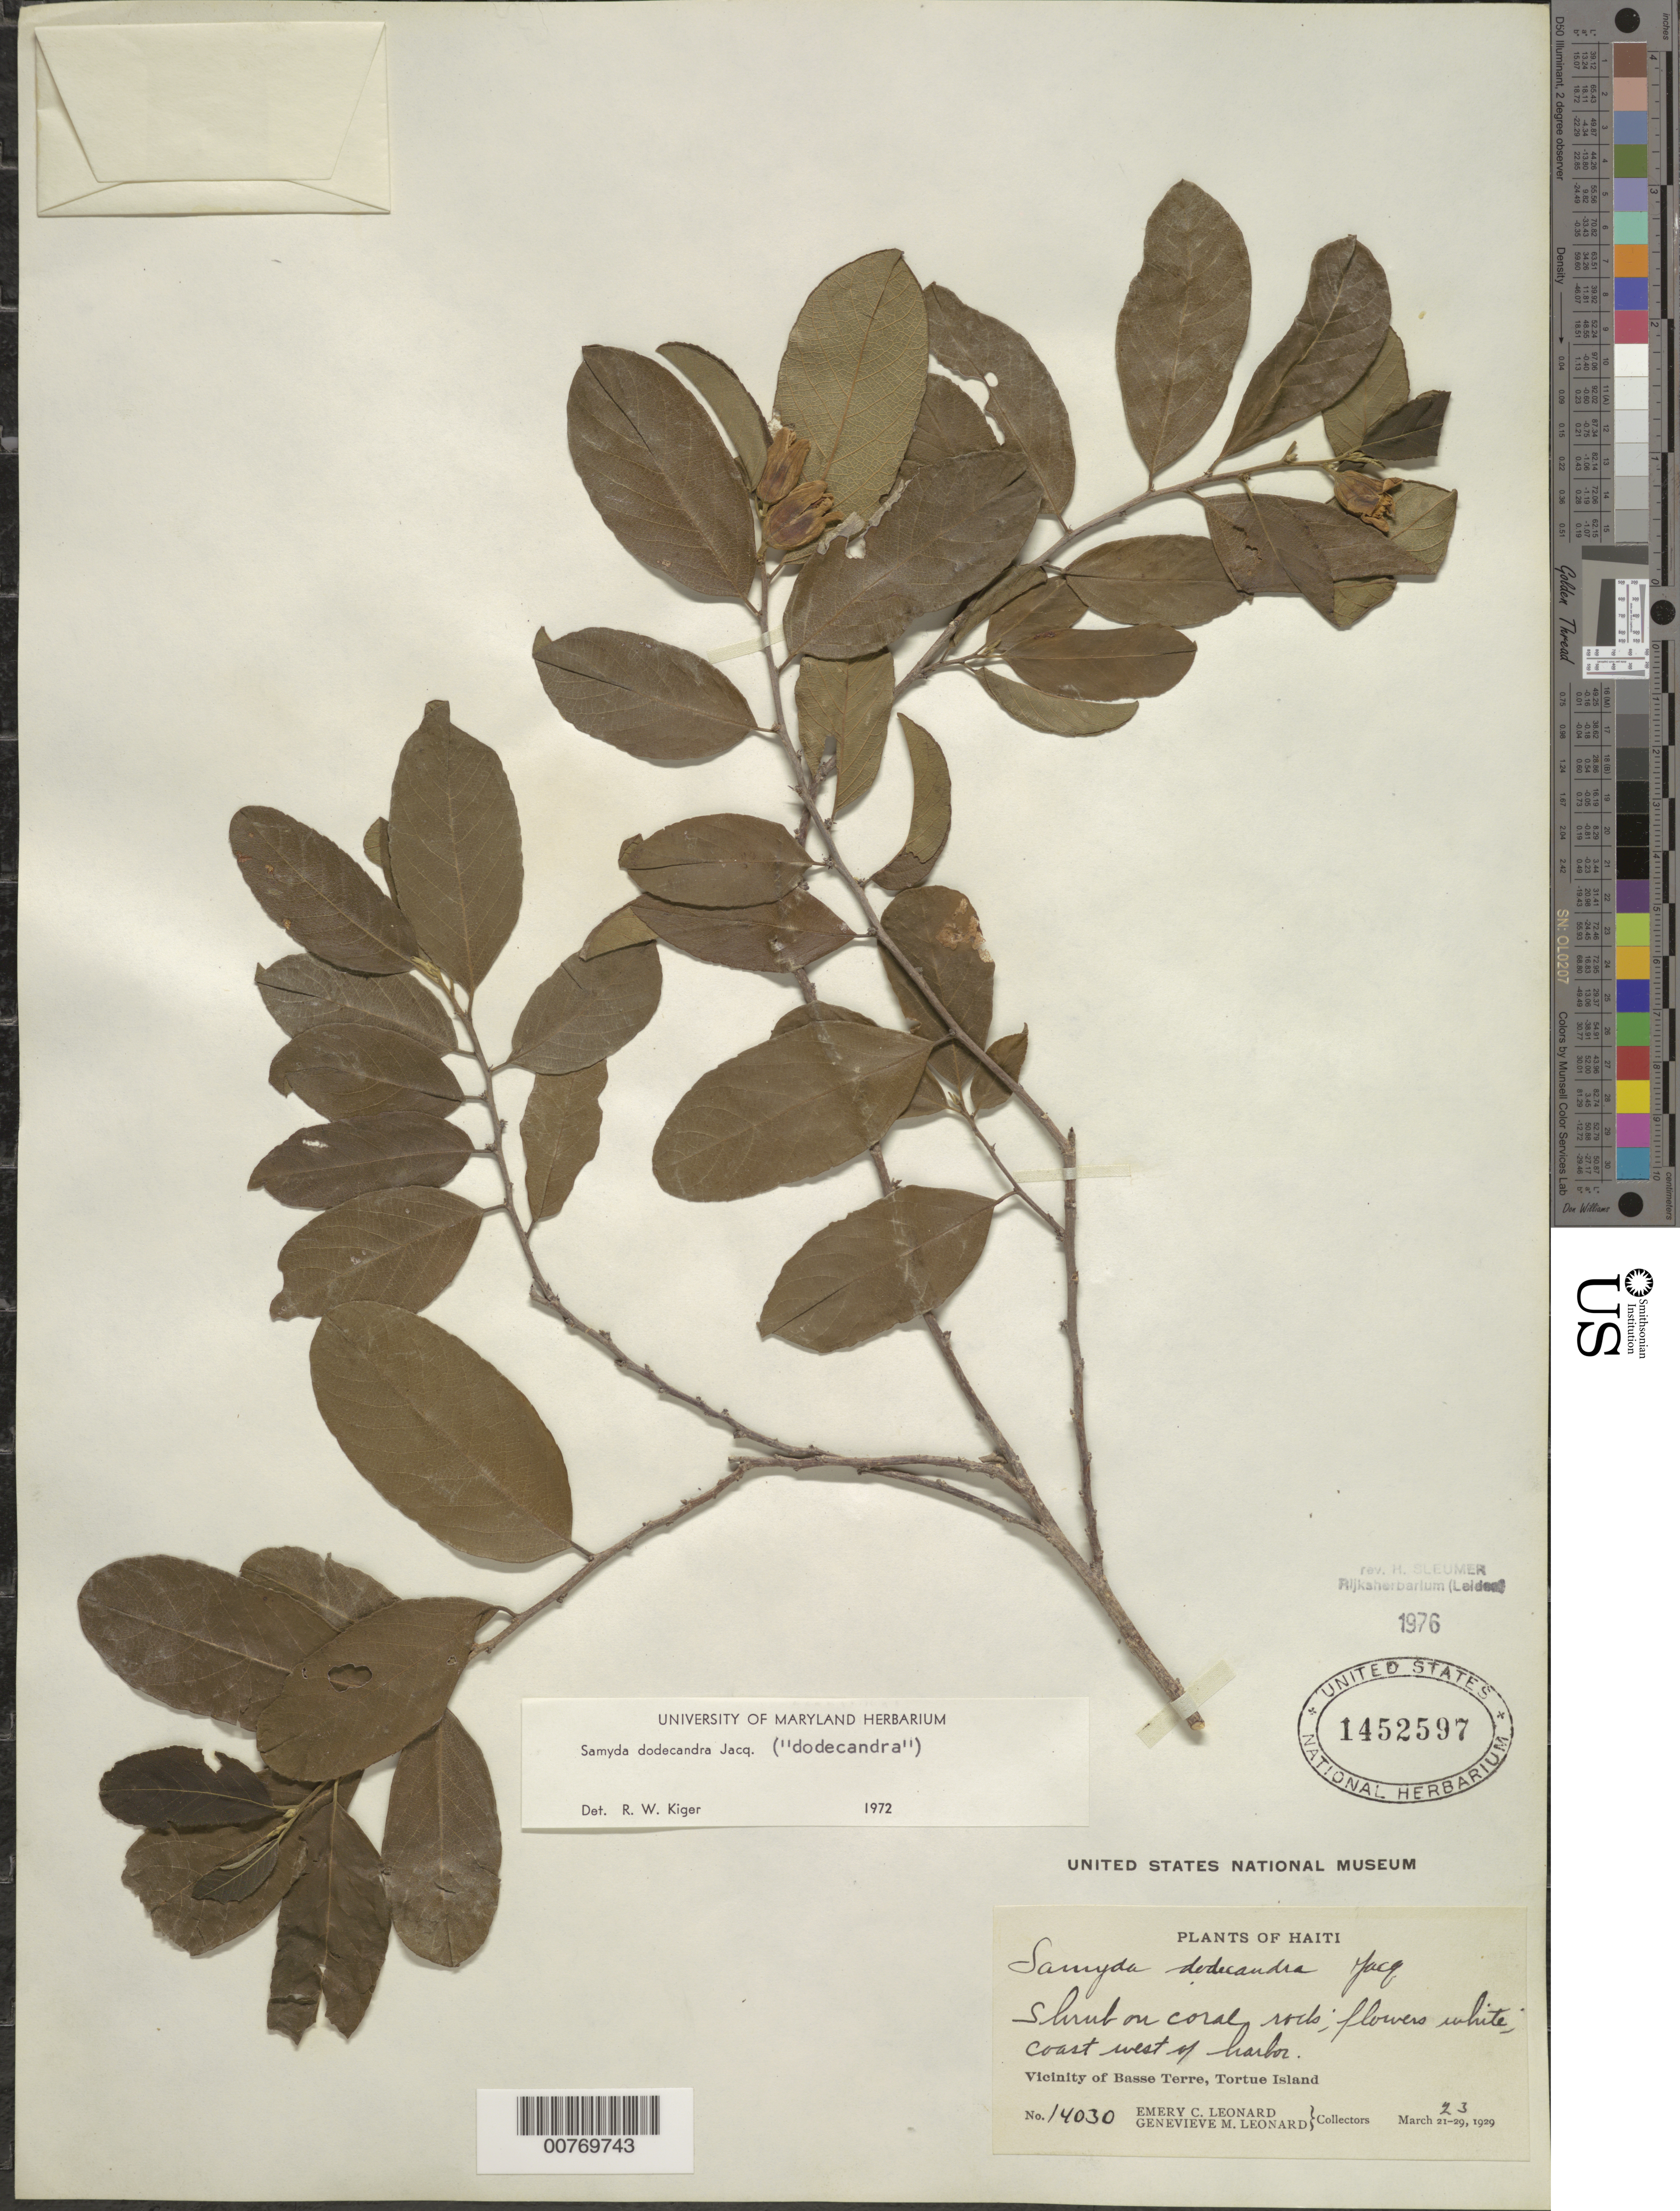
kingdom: Plantae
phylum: Tracheophyta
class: Magnoliopsida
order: Malpighiales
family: Salicaceae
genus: Casearia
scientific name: Casearia dodecandra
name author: (Jacq.) T. Samar. & M.H. Alford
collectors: E. C. Leonard & G. M. Leonard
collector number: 14030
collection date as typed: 23 Mar 1929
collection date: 1929-03-23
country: Haiti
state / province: Nord-Óuest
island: Île de la Tortue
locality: Vicinity of Basse Terre, Tortue Island.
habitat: Coast west of harbor.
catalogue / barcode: US 1452597